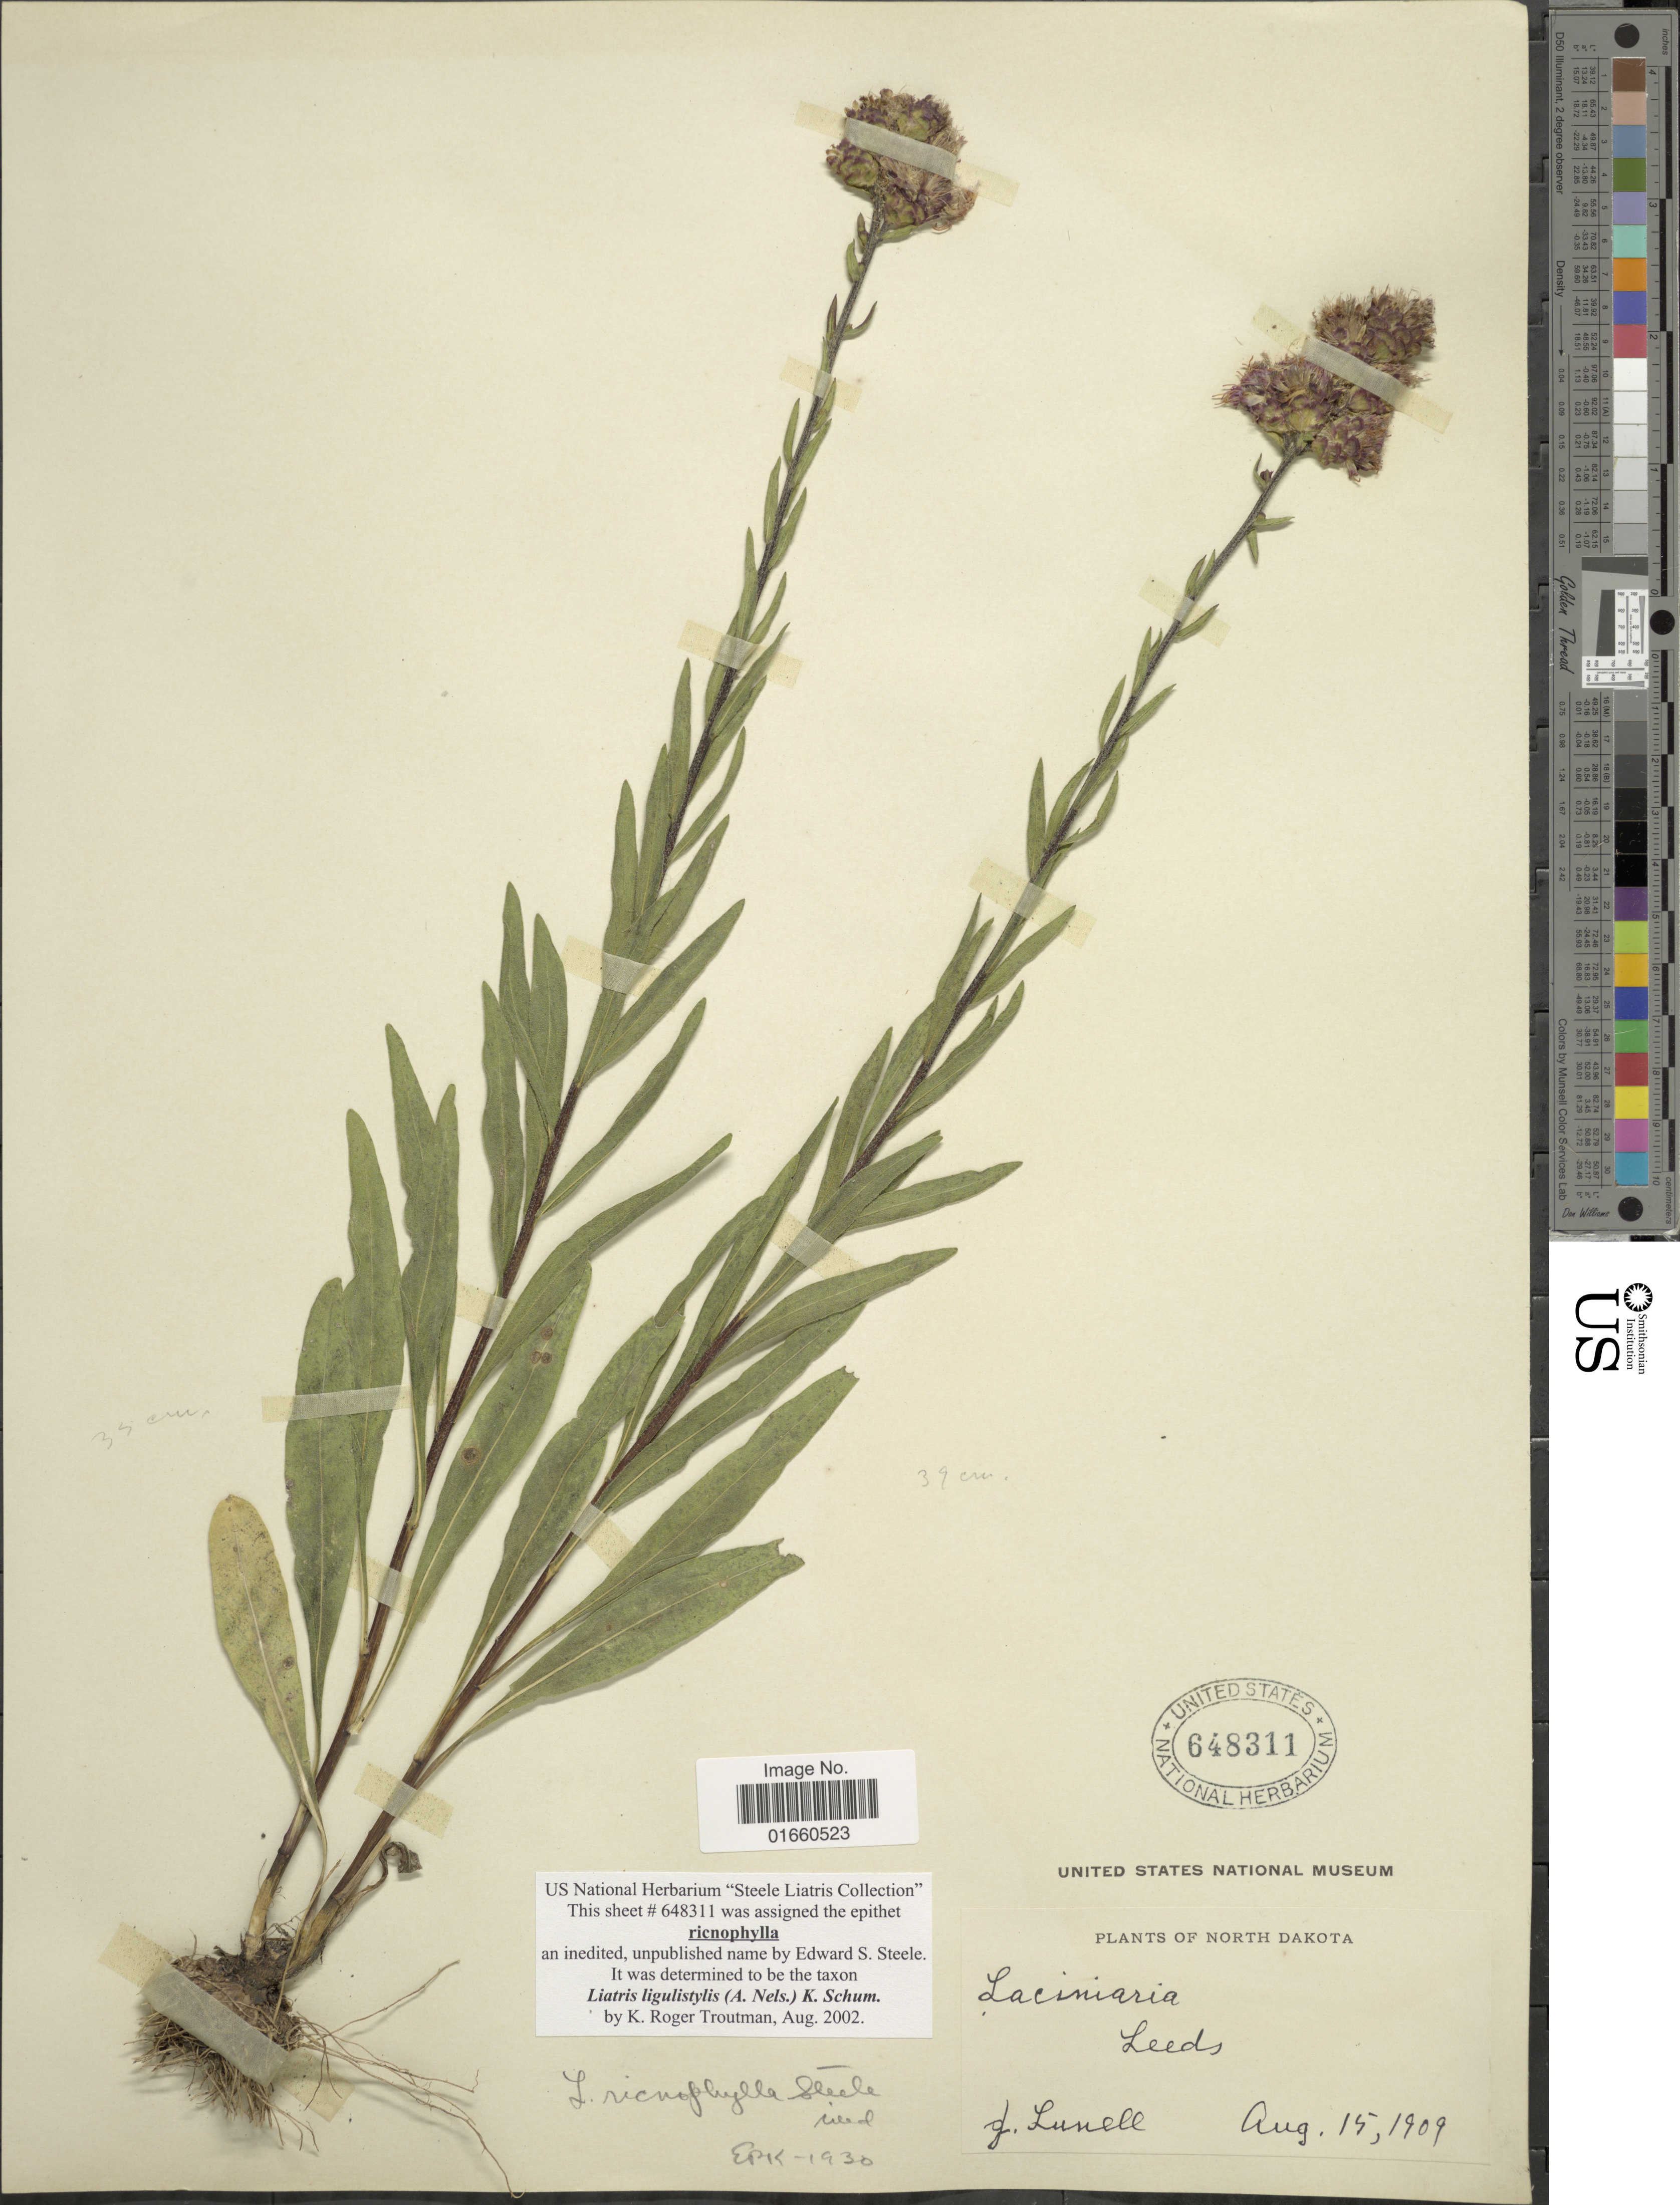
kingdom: Plantae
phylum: Tracheophyta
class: Magnoliopsida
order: Asterales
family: Asteraceae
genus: Liatris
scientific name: Liatris ligulistylis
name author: (A. Nelson) K. Schum.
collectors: J. Lunell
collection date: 1909-08-15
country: United States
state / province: North Dakota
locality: Leeds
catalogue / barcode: US 648311